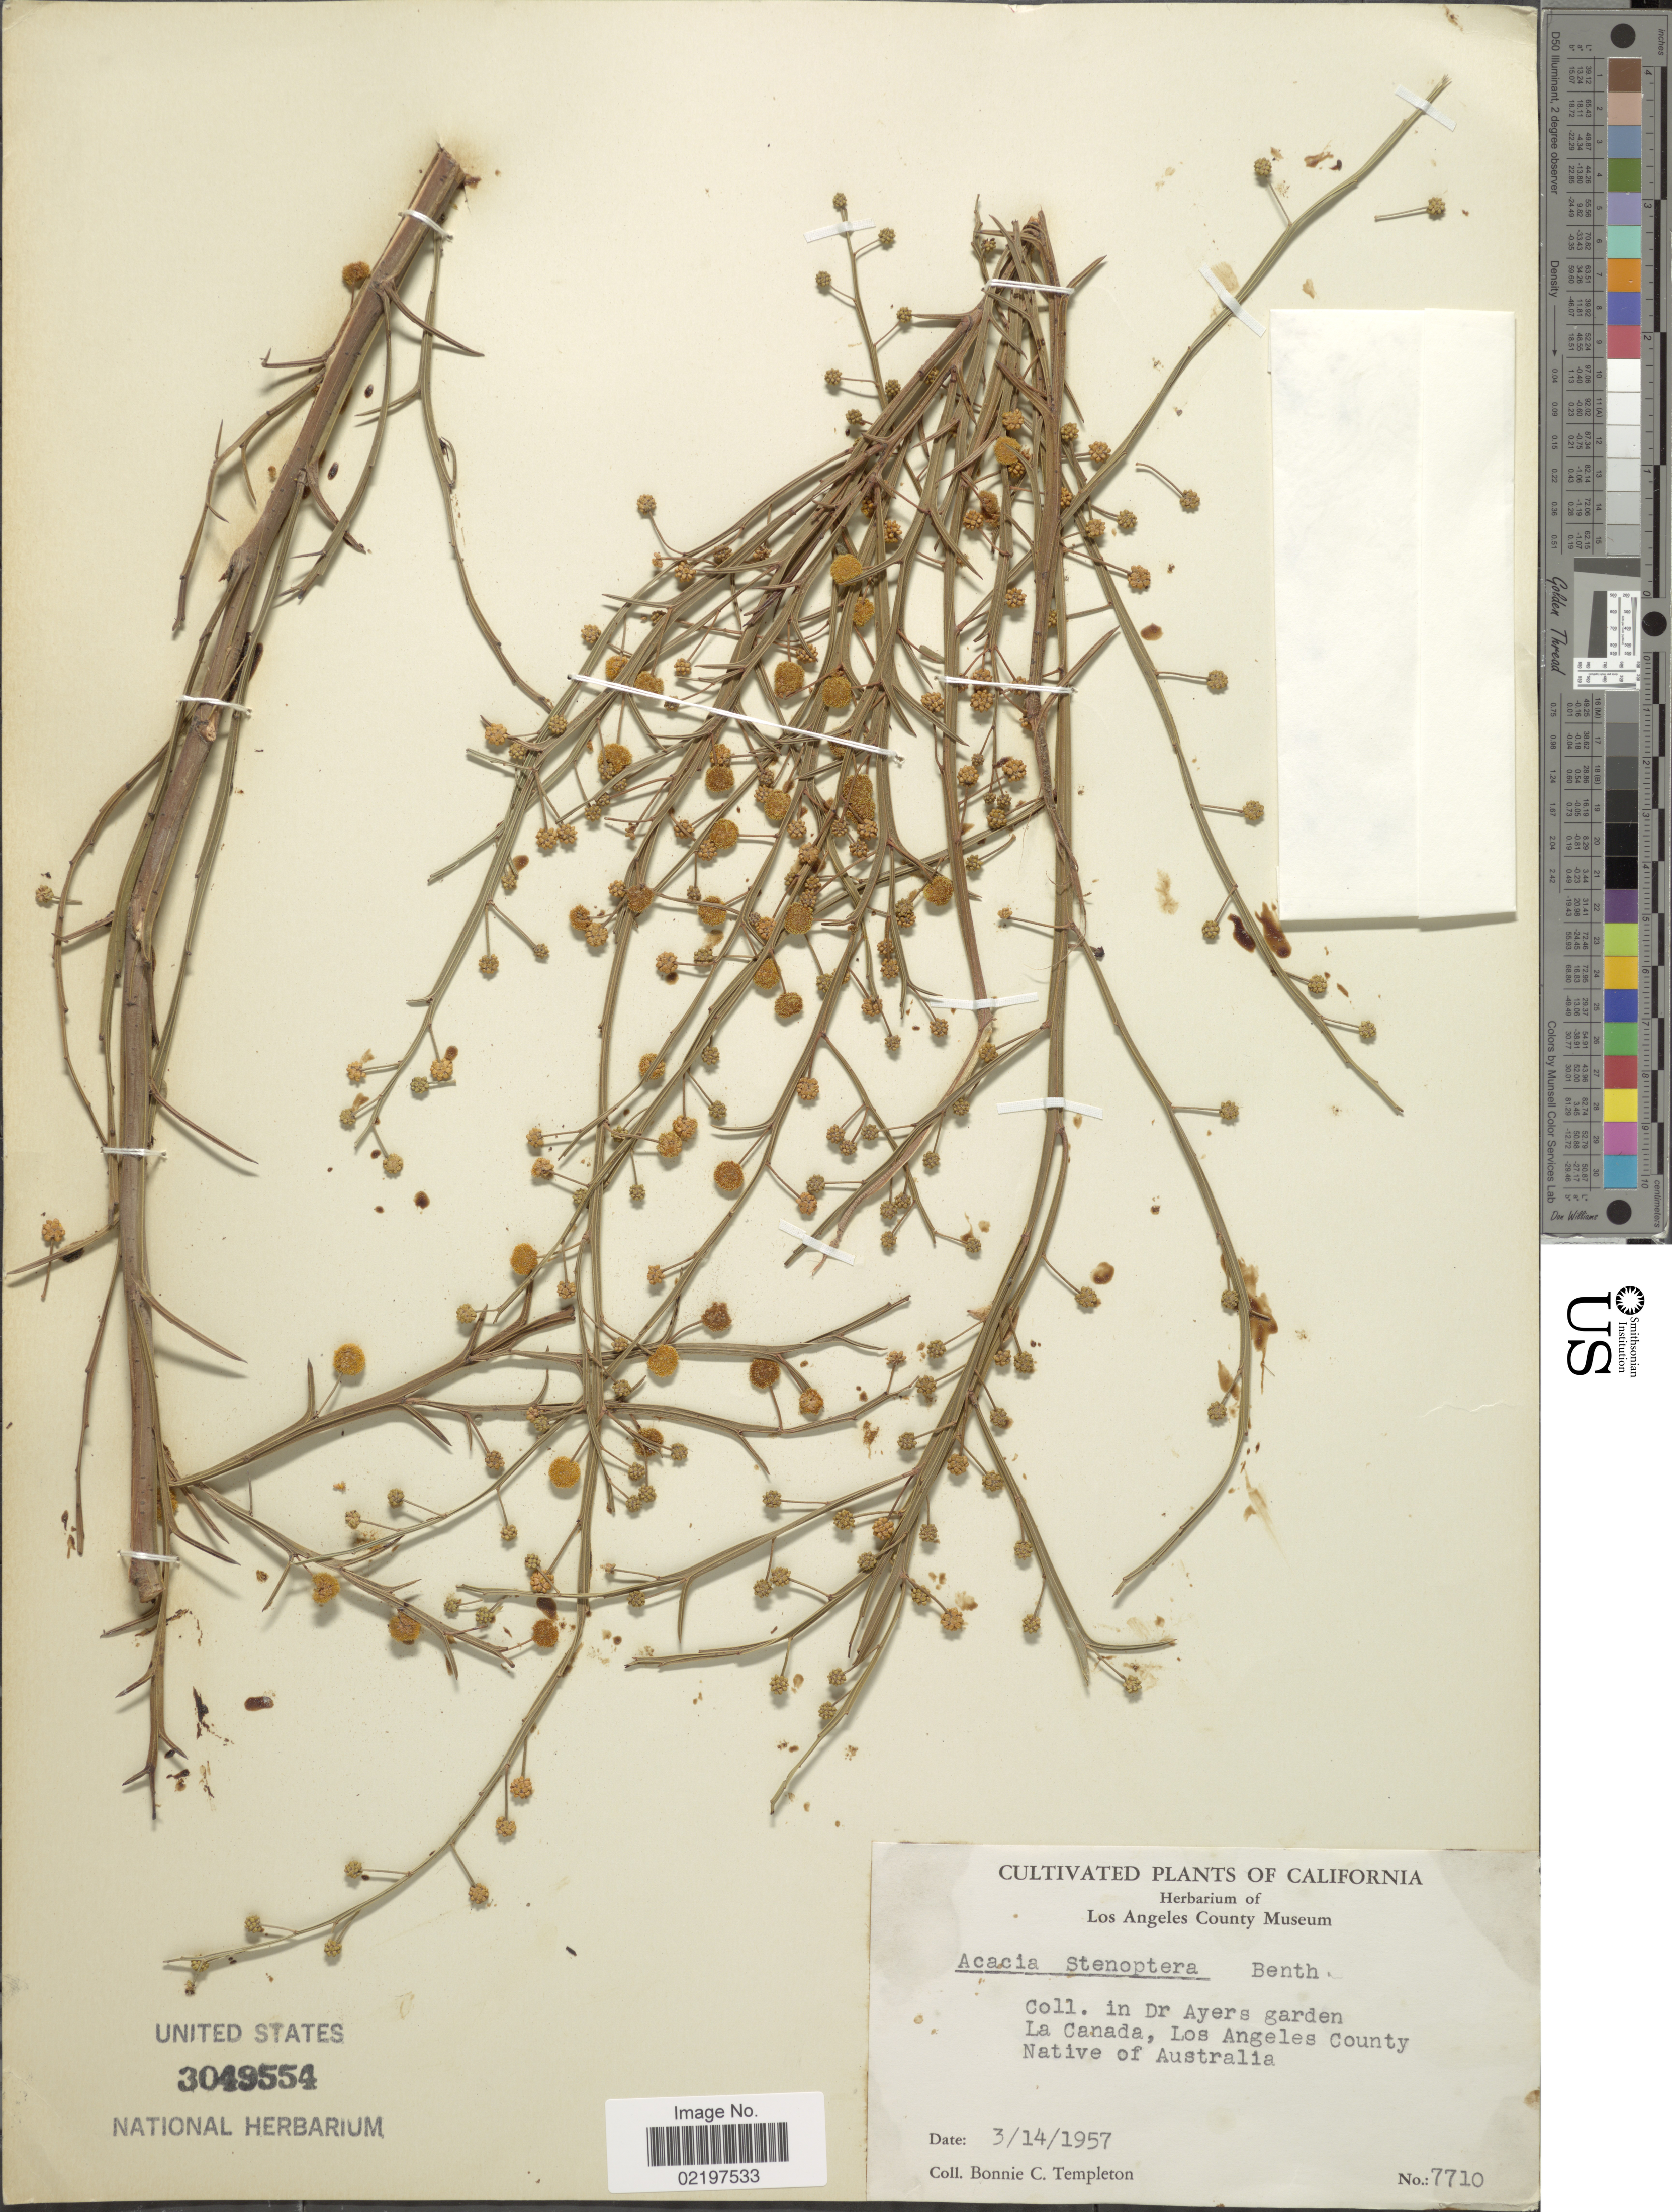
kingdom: Plantae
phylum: Tracheophyta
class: Magnoliopsida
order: Fabales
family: Fabaceae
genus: Acacia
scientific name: Acacia stenoptera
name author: Benth.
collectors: B. Templeton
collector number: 7710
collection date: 1957-03-14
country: United States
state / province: California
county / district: Los Angeles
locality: Dry Ayers garden, La Canada, Los Angeles County, Native of Australia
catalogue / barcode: US 3049554